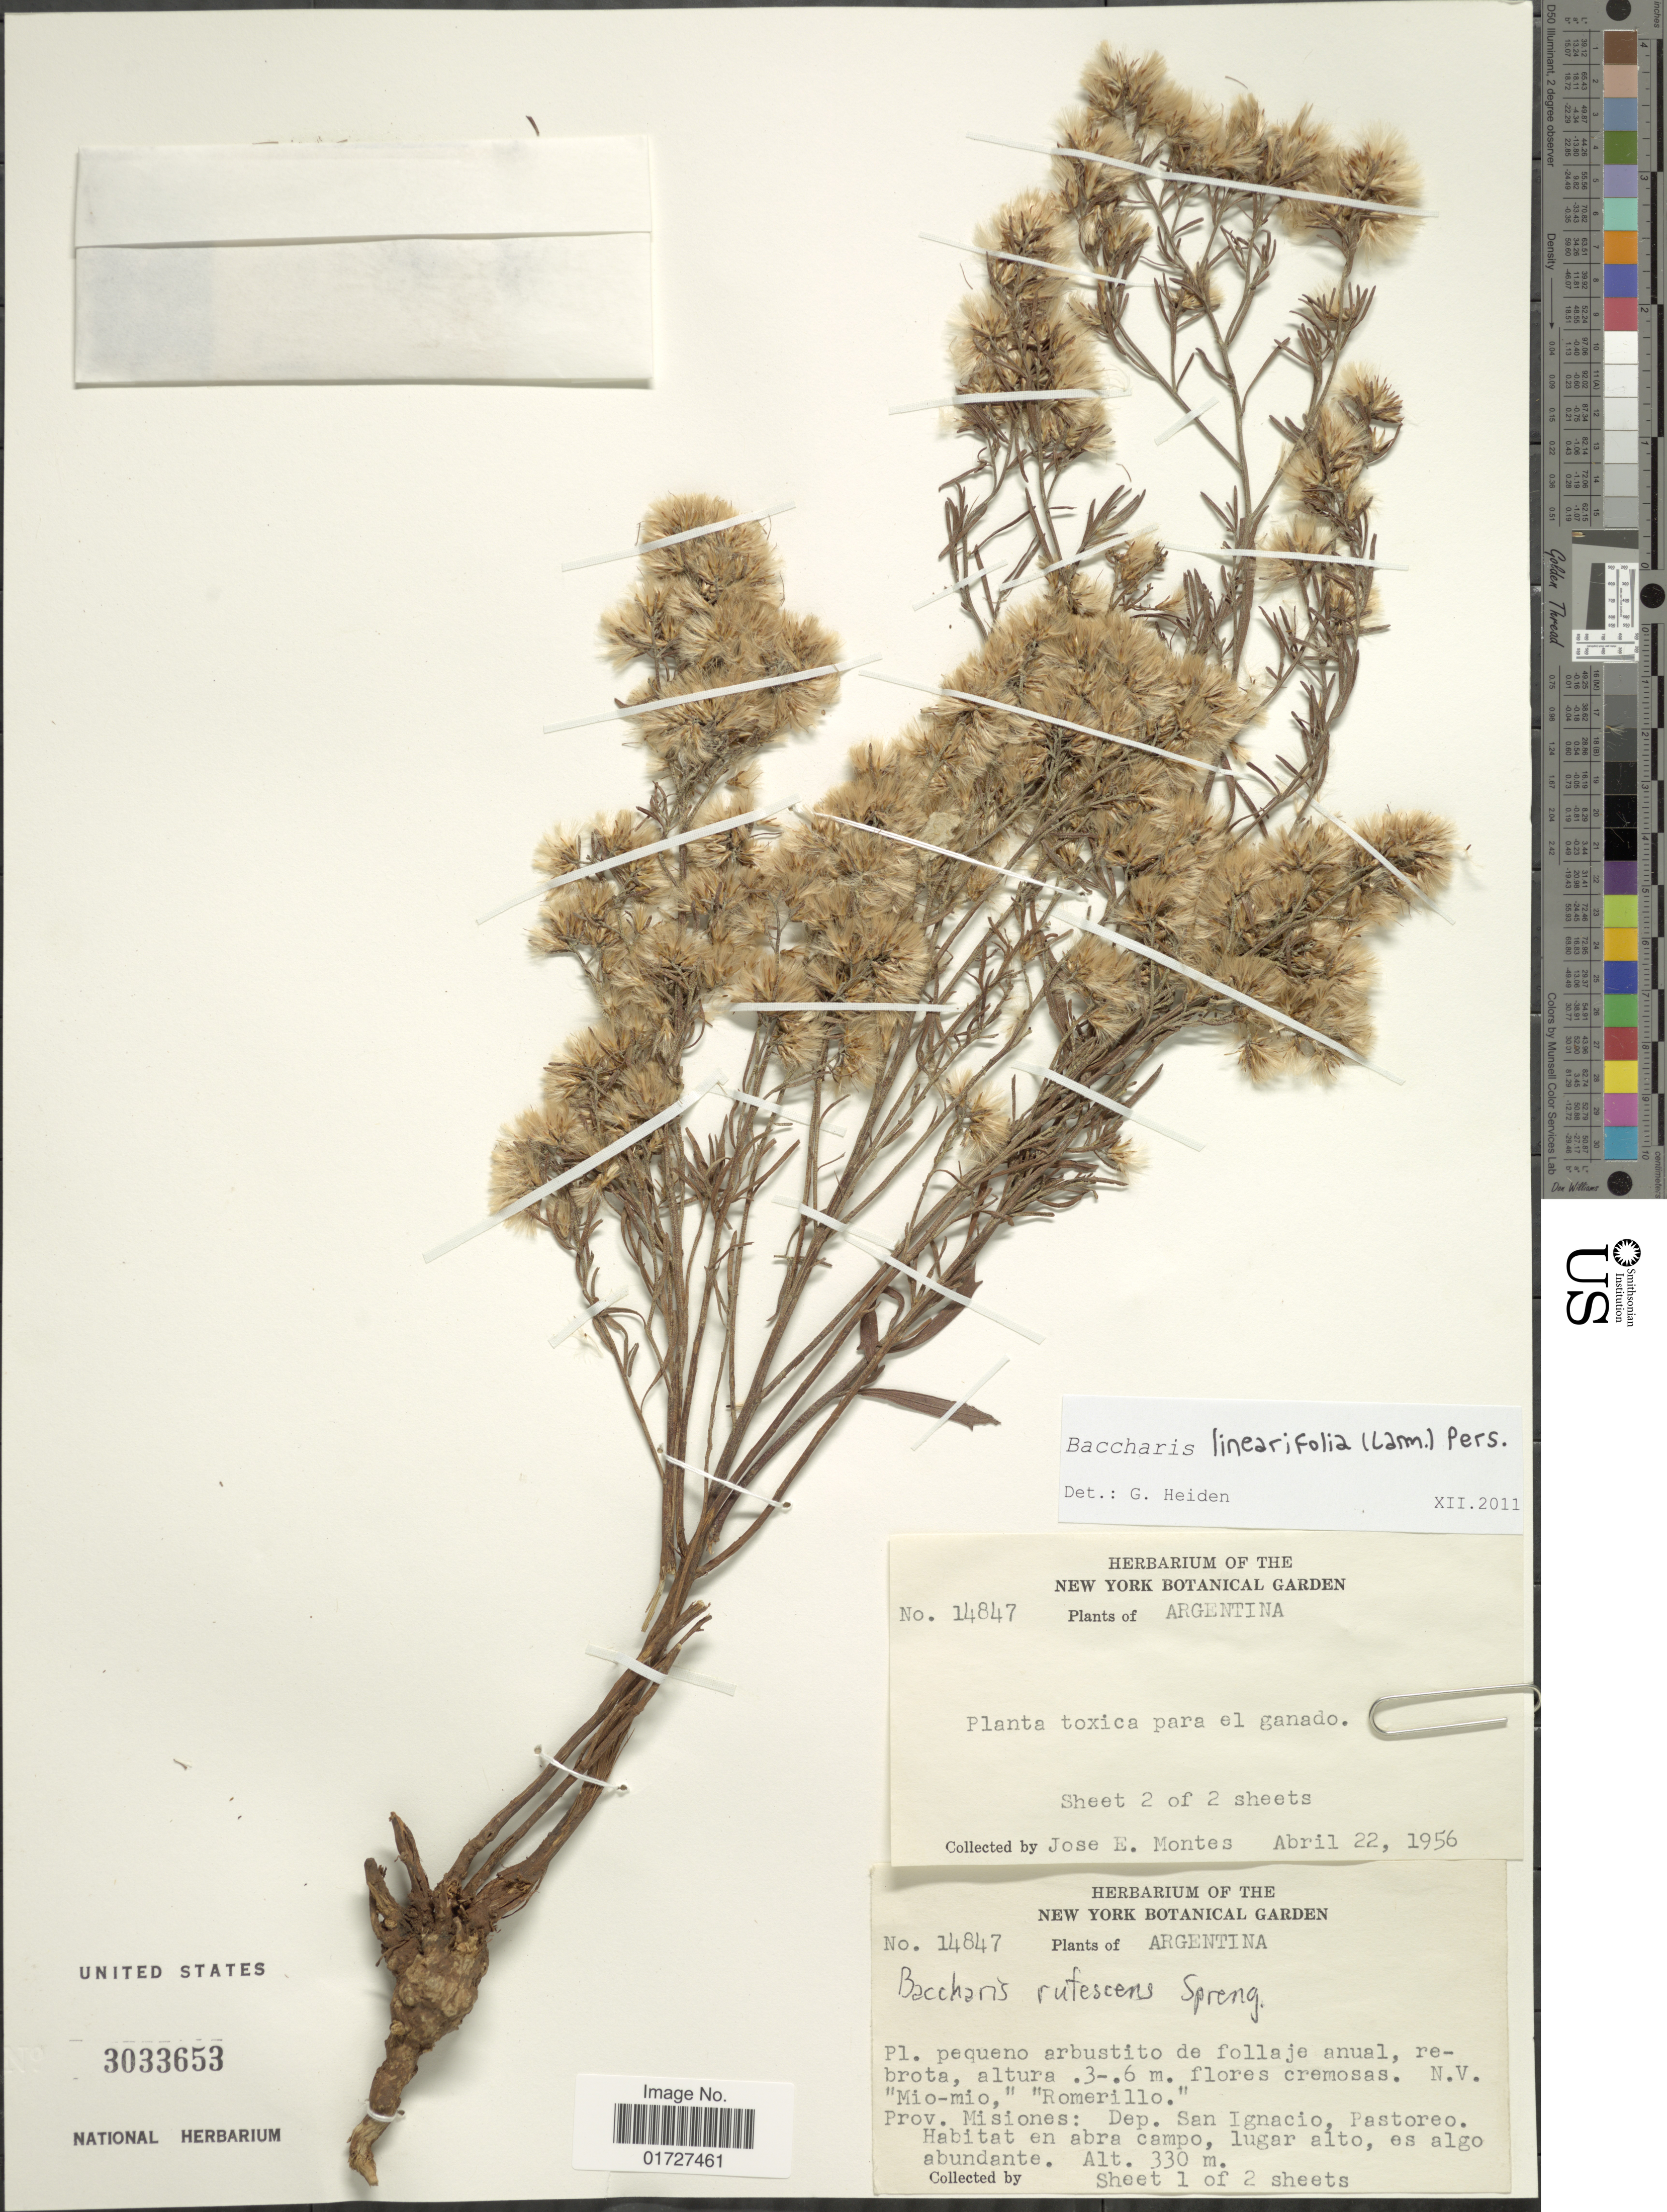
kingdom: Plantae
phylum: Tracheophyta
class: Magnoliopsida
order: Asterales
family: Asteraceae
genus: Baccharis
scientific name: Baccharis linearifolia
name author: (Lam.) Pers.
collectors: J. E. Montes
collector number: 14847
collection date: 1956-04-22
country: Argentina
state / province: Misiones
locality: Dep. San Ignacio, Pastoreo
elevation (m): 330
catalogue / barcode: US 3033653